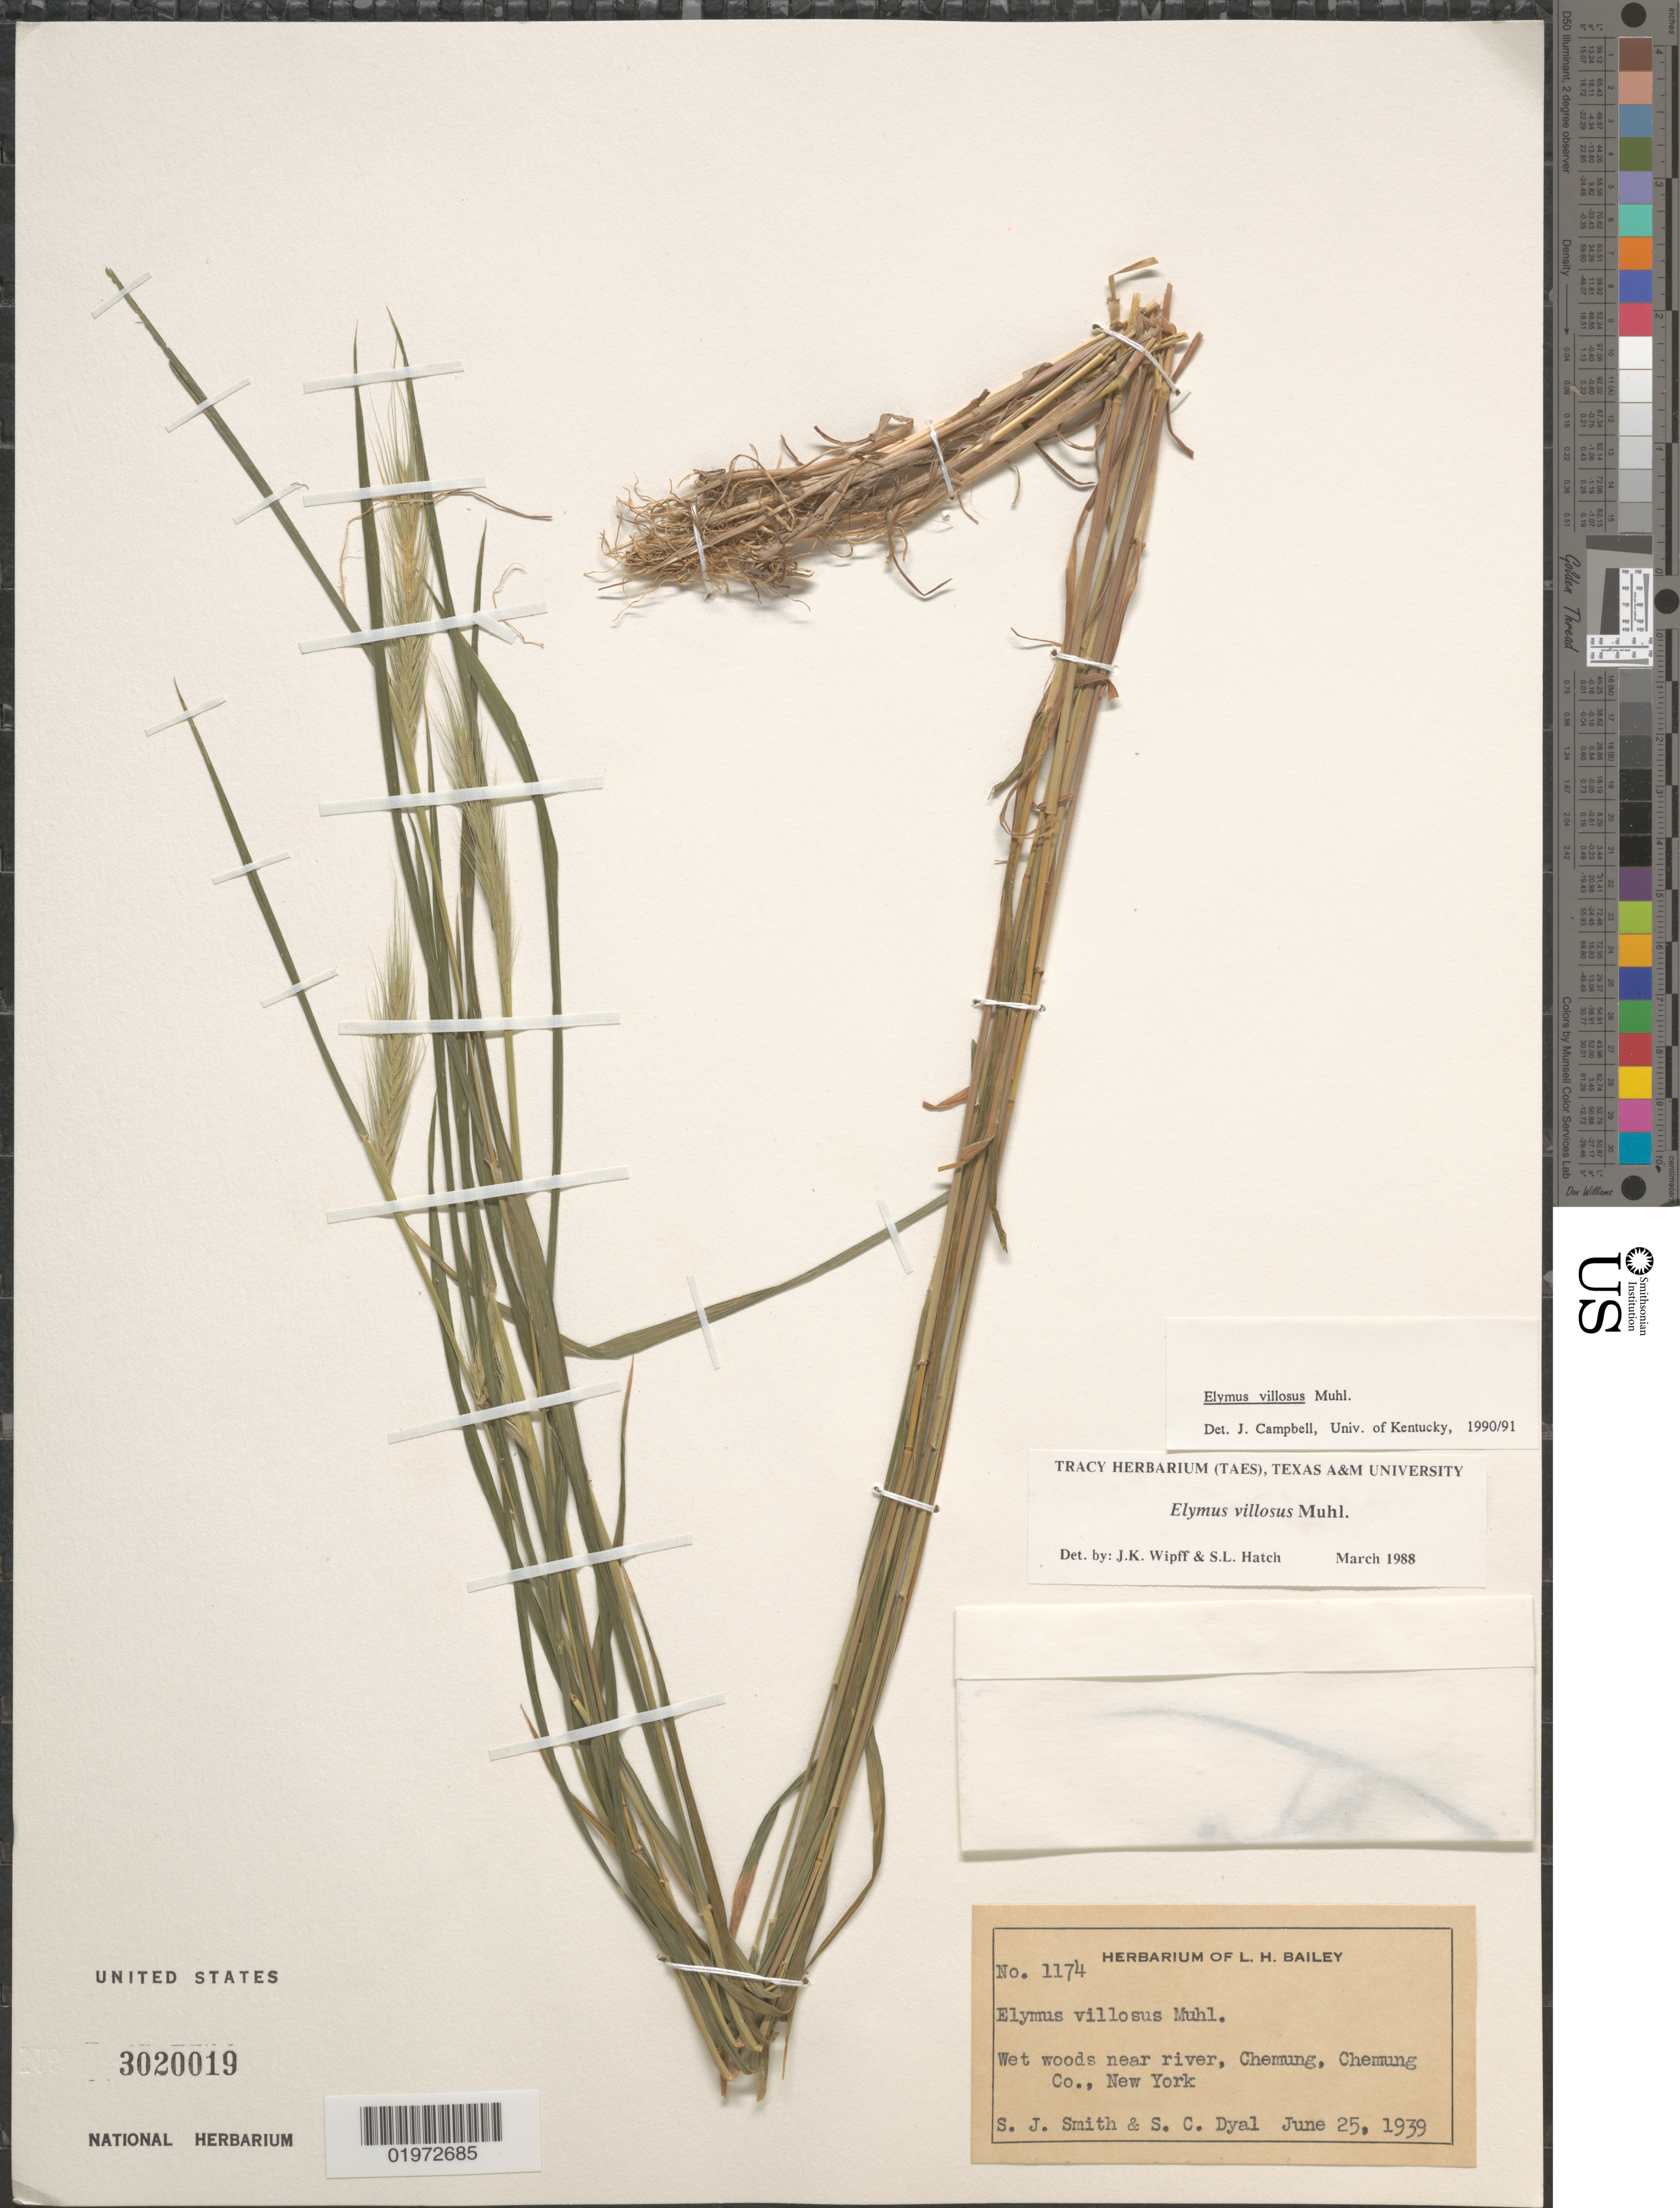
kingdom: Plantae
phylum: Tracheophyta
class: Liliopsida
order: Poales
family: Poaceae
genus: Elymus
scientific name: Elymus villosus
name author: Muhl. ex Willd.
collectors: S. Smith & S. Dyal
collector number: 1174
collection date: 1939-06-25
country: United States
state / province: New York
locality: Wet woods near river, Chemung, Chemung Co.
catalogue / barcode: US 3020019